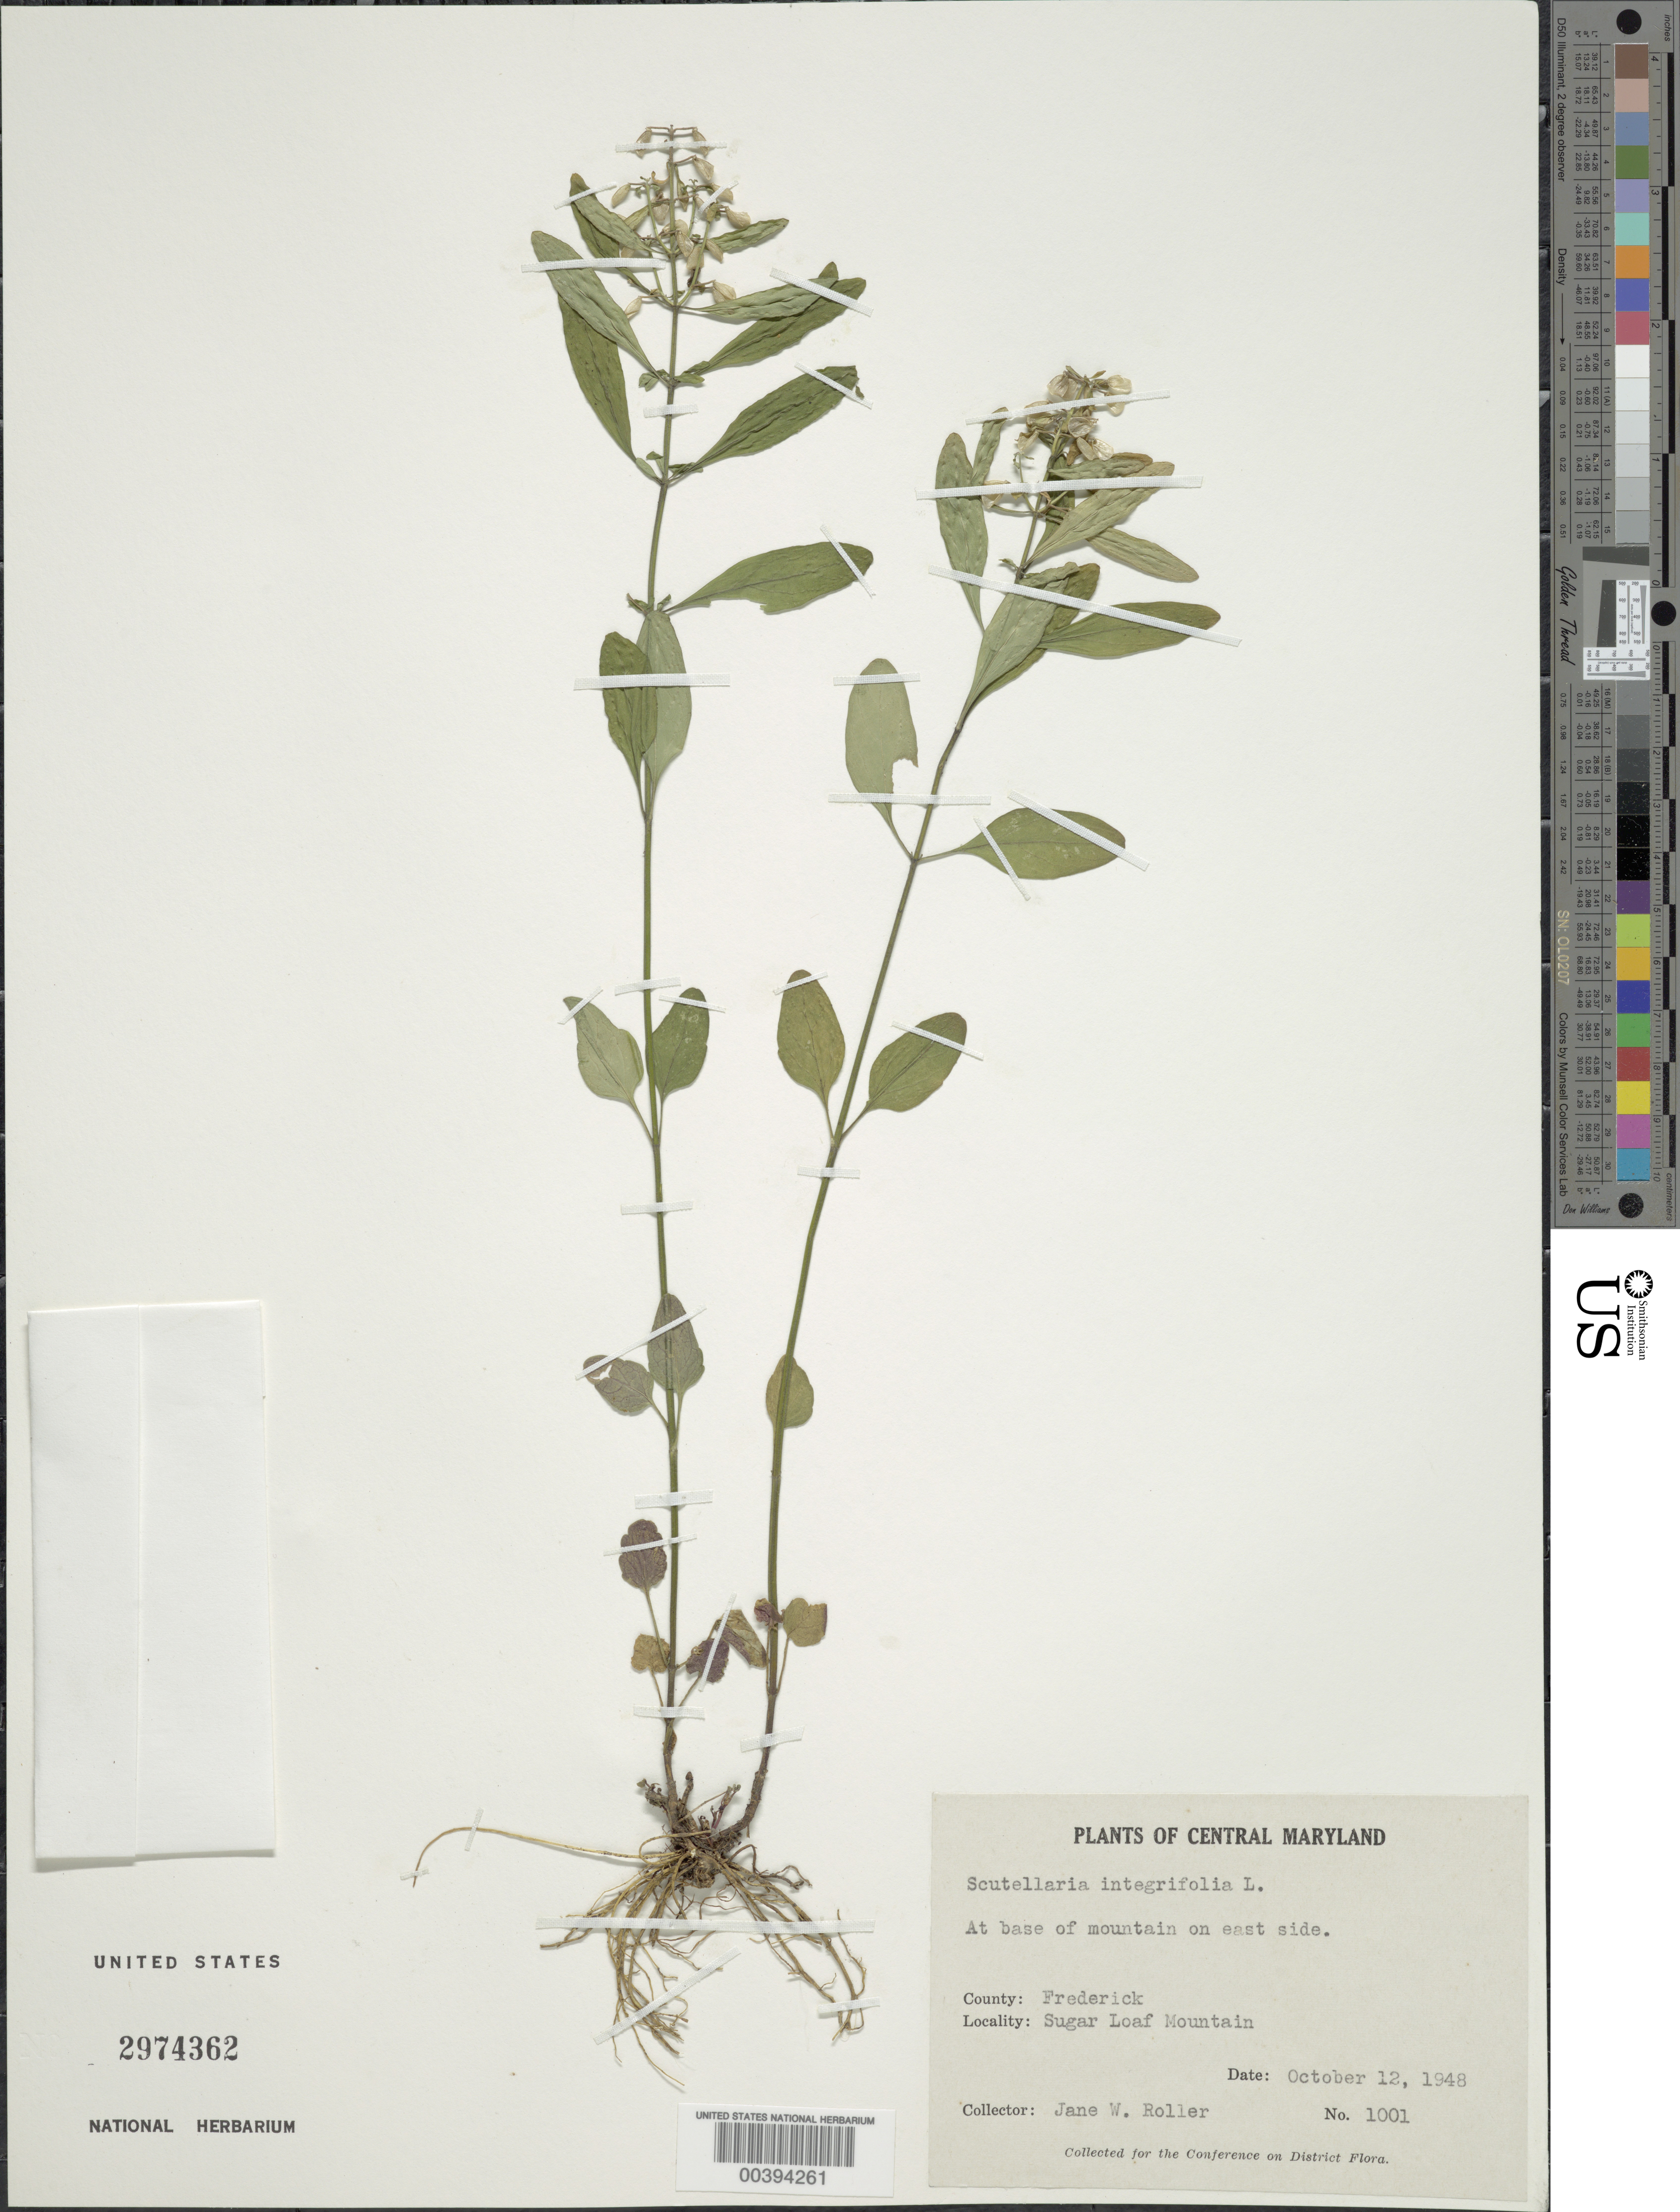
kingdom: Plantae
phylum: Tracheophyta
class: Magnoliopsida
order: Lamiales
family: Lamiaceae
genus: Scutellaria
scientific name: Scutellaria integrifolia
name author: L.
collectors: J. W. Roller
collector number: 1001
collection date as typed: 12 Oct 1948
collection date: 1948-10-12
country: United States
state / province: Maryland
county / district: Frederick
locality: Sugar Loaf Mt.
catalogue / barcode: US 2974362